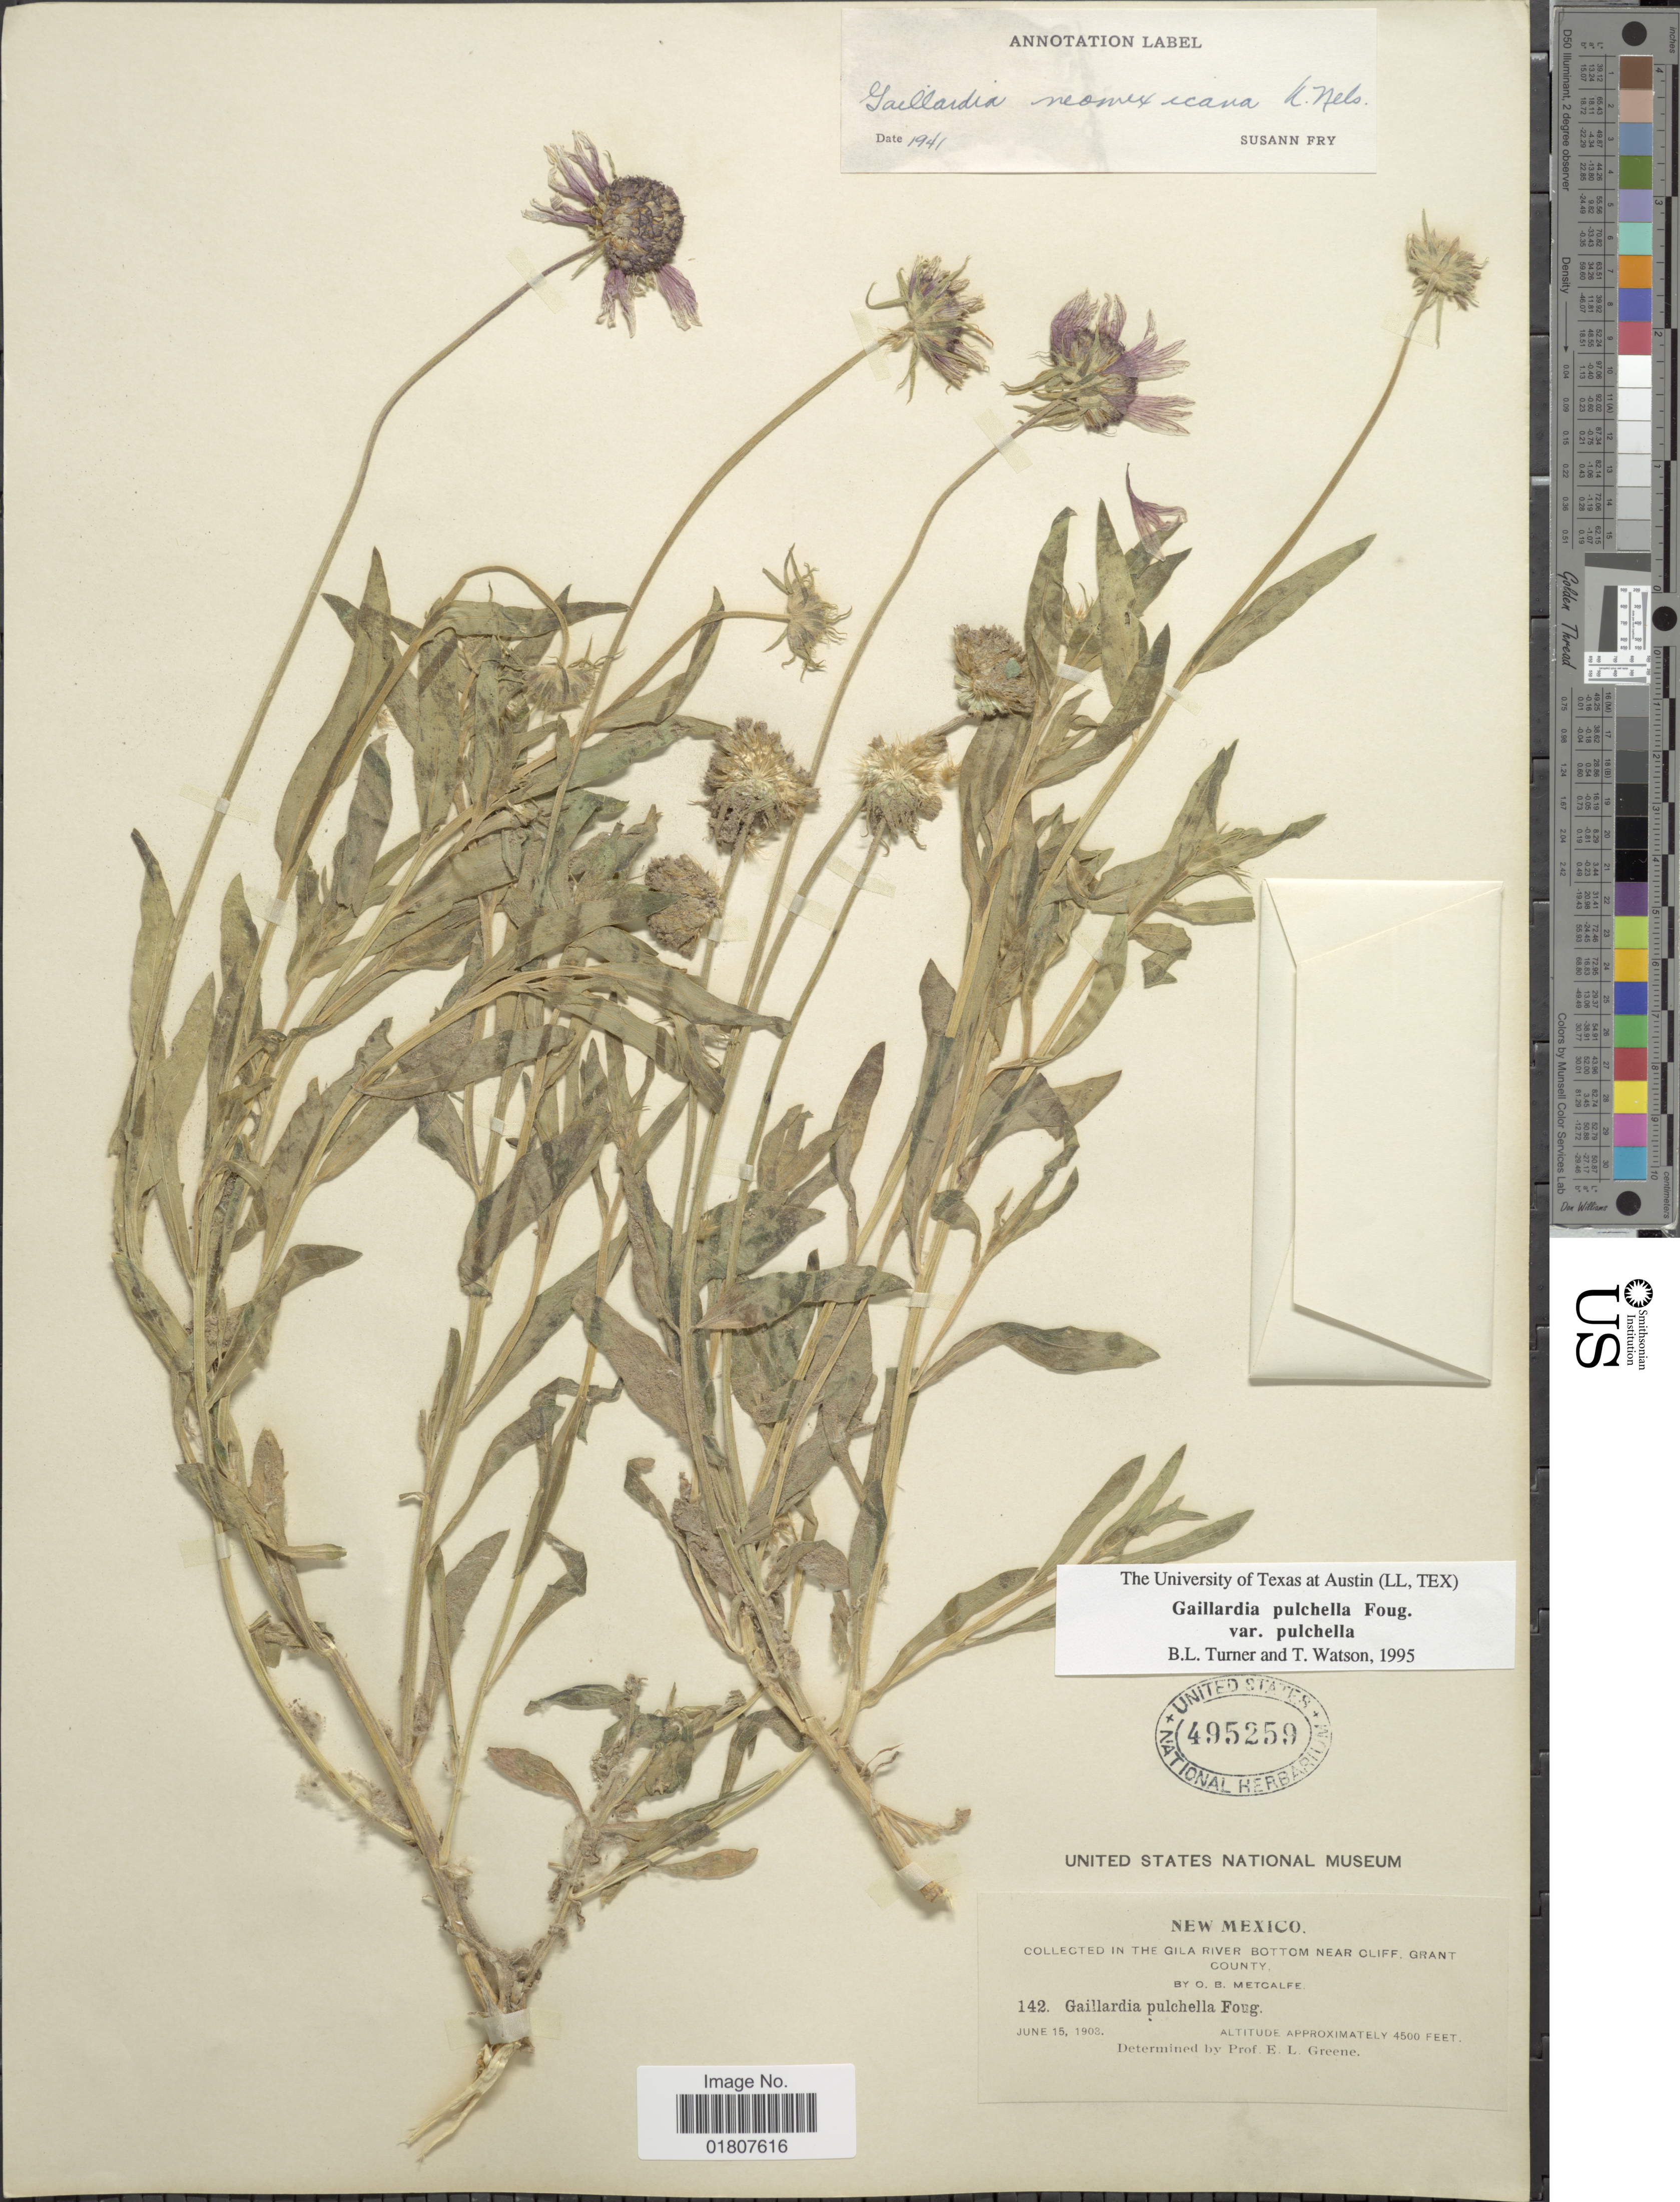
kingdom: Plantae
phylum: Tracheophyta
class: Magnoliopsida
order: Asterales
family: Asteraceae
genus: Gaillardia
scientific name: Gaillardia pulchella var. pulchella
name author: Foug.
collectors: O. B. Metcalfe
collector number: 142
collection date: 1903-06-15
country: United States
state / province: New Mexico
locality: In the Gila River bottom near cliff, Grant County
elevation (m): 1372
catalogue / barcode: US 495259